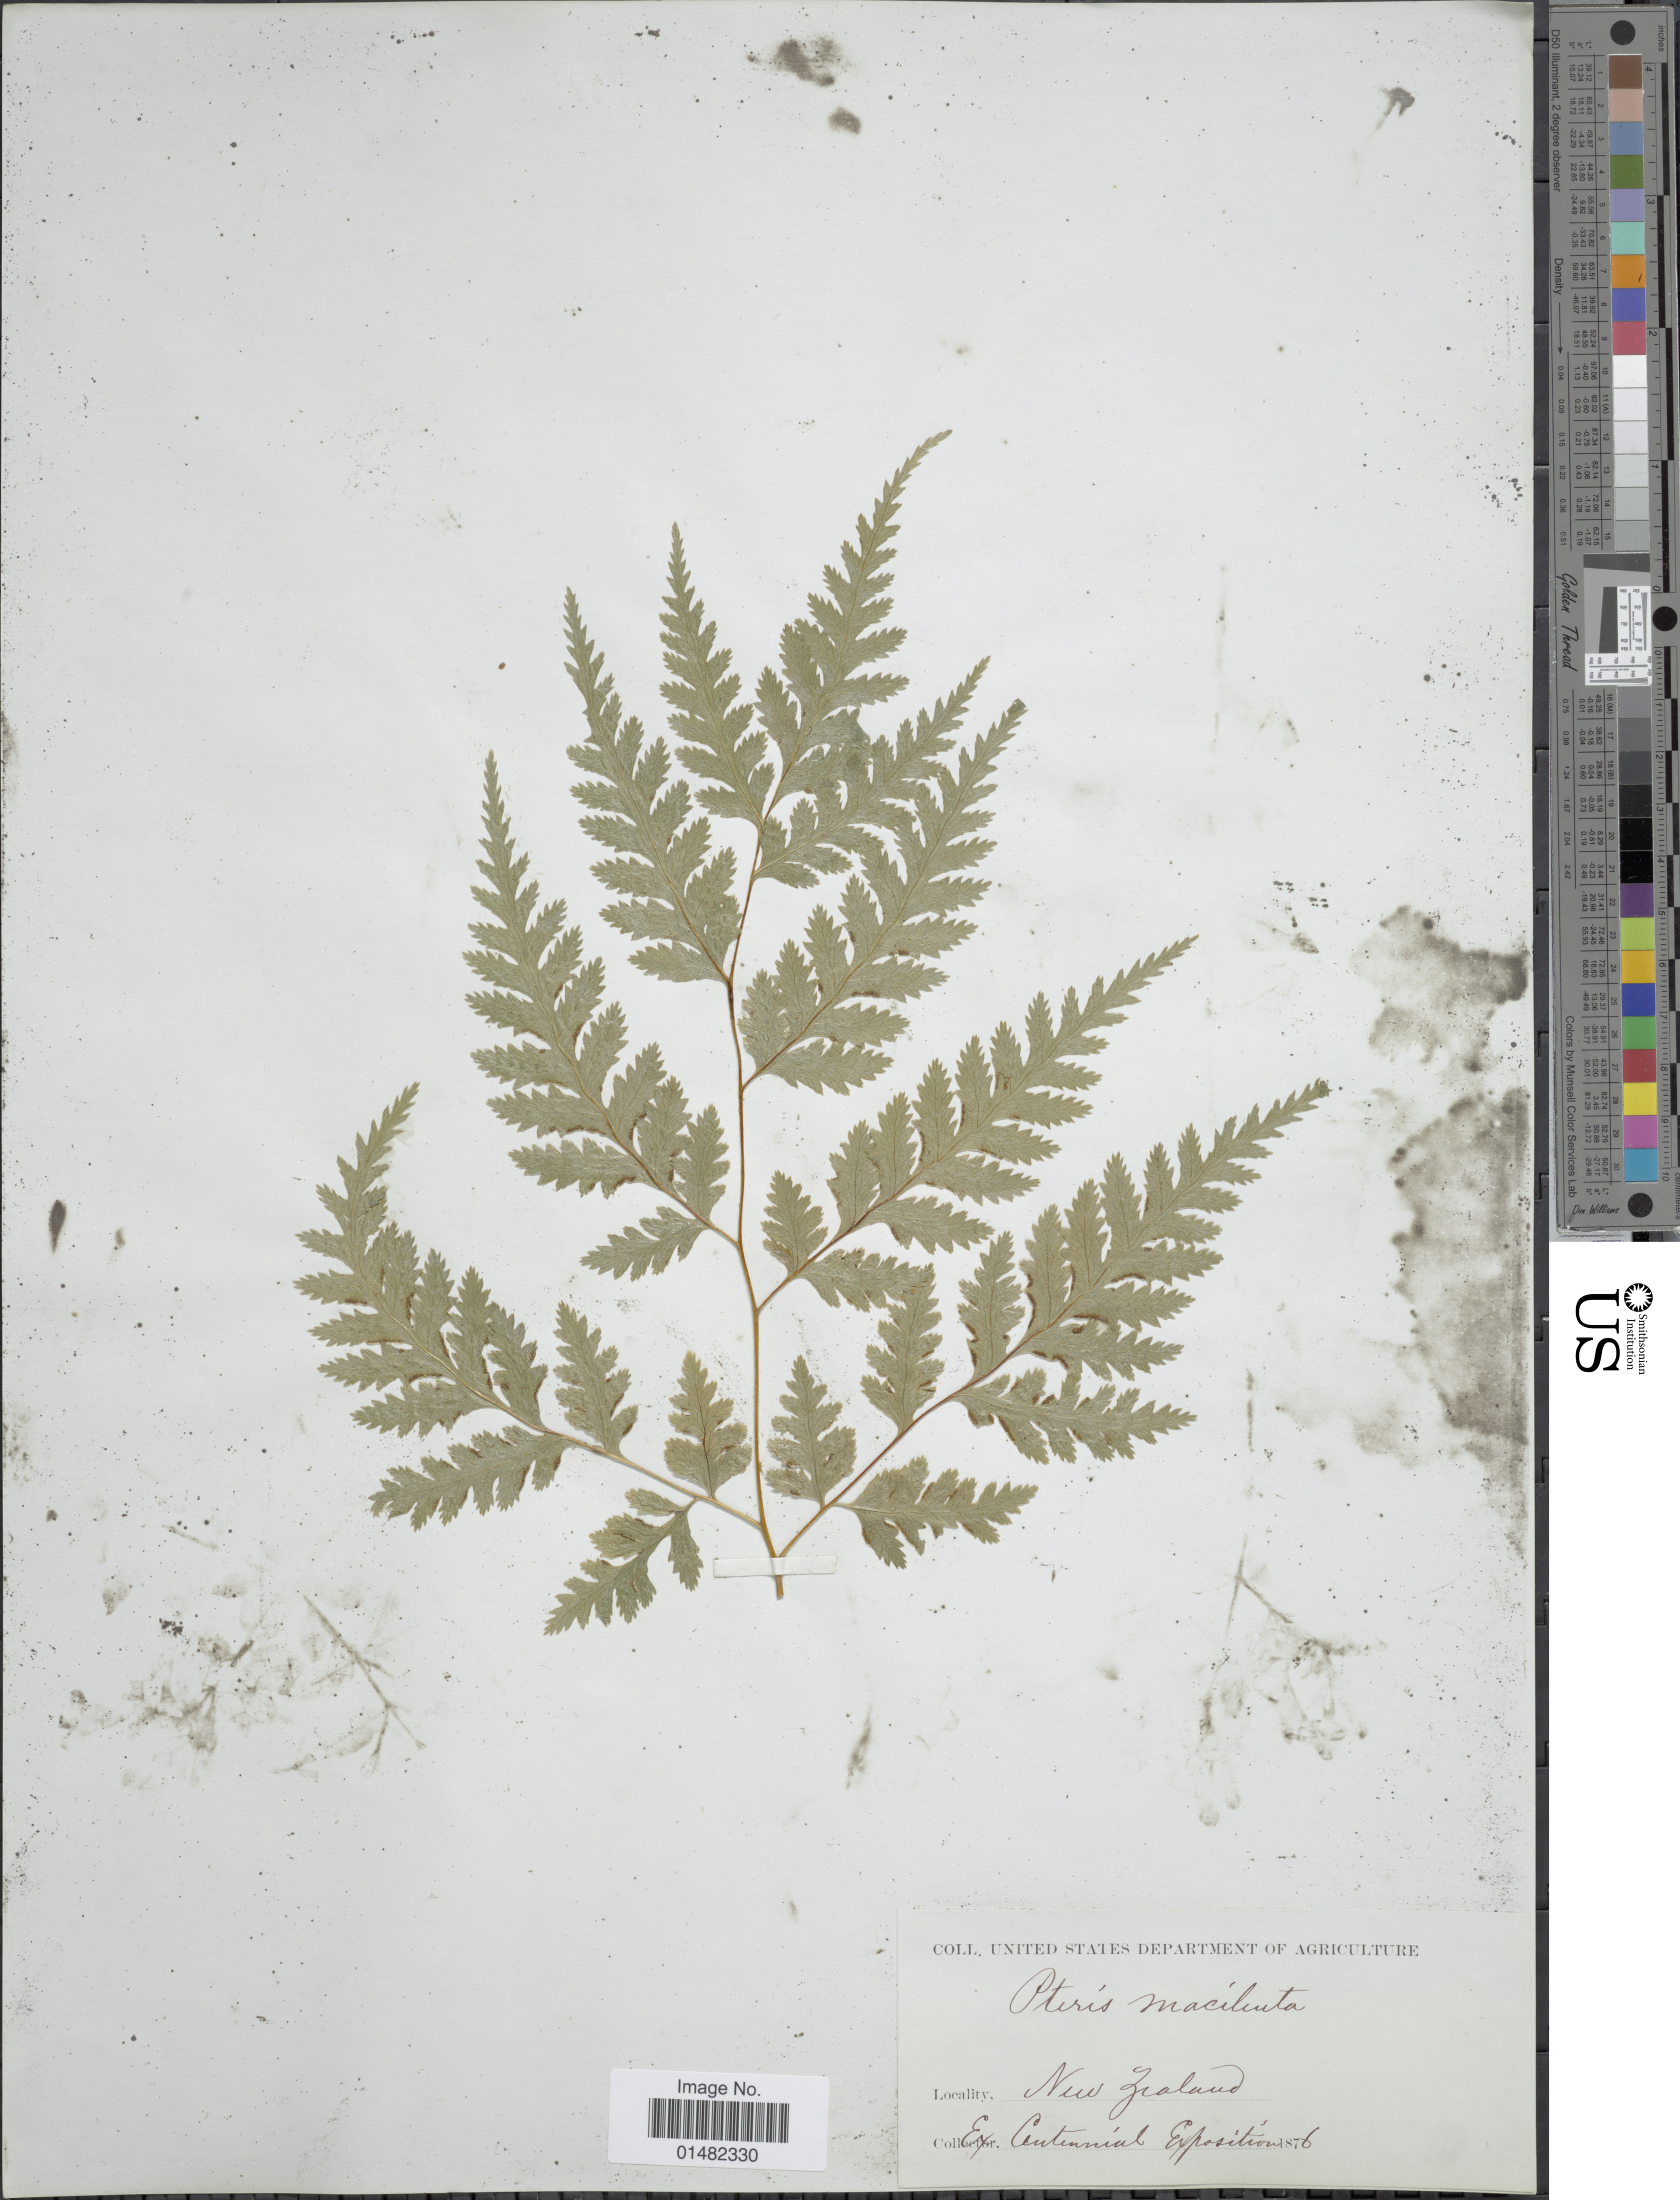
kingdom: Plantae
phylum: Tracheophyta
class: Polypodiopsida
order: Polypodiales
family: Pteridaceae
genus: Pteris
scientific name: Pteris macilenta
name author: A. Rich.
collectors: ex Centennial Exposition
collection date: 1876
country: New Zealand